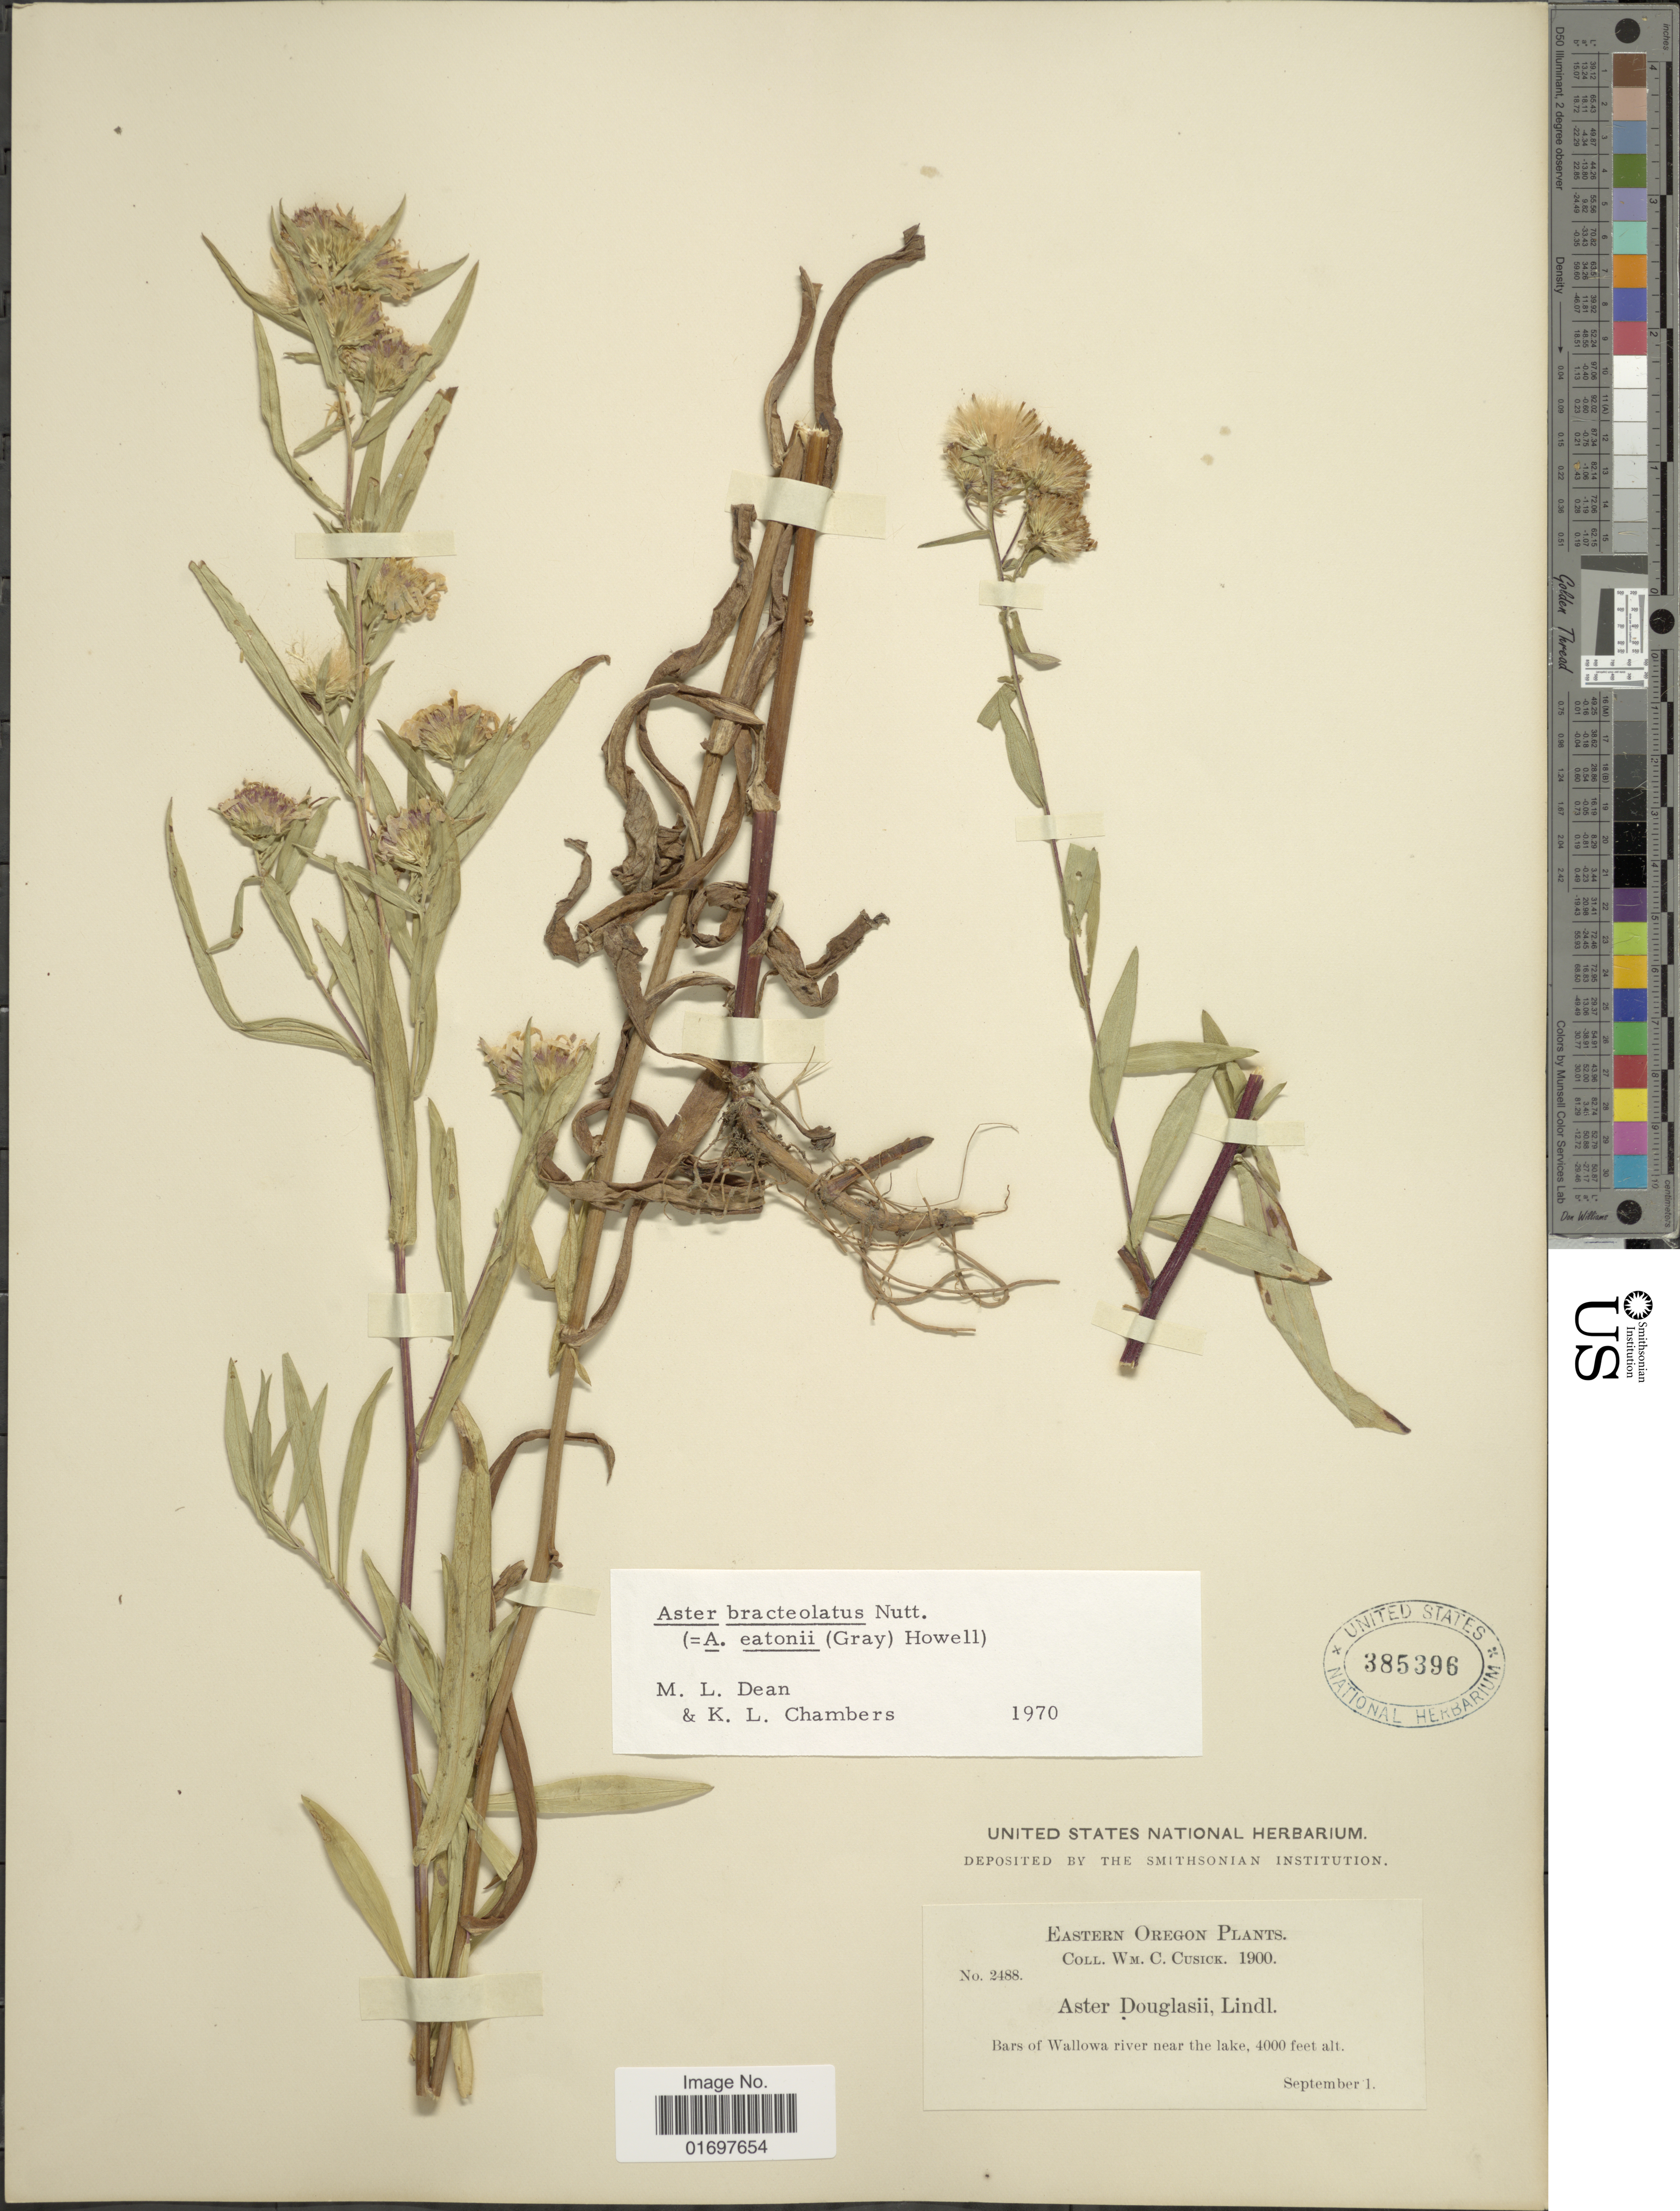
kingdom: Plantae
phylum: Tracheophyta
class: Magnoliopsida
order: Asterales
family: Asteraceae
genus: Symphyotrichum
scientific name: Symphyotrichum bracteolatum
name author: (Nutt.) G.L. Nesom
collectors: W. C. Cusick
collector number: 2488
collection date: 1900-09-01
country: United States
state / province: Oregon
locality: Eastern Oregon.Bars of Wallowa river near the lake.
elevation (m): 1219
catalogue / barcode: US 385396